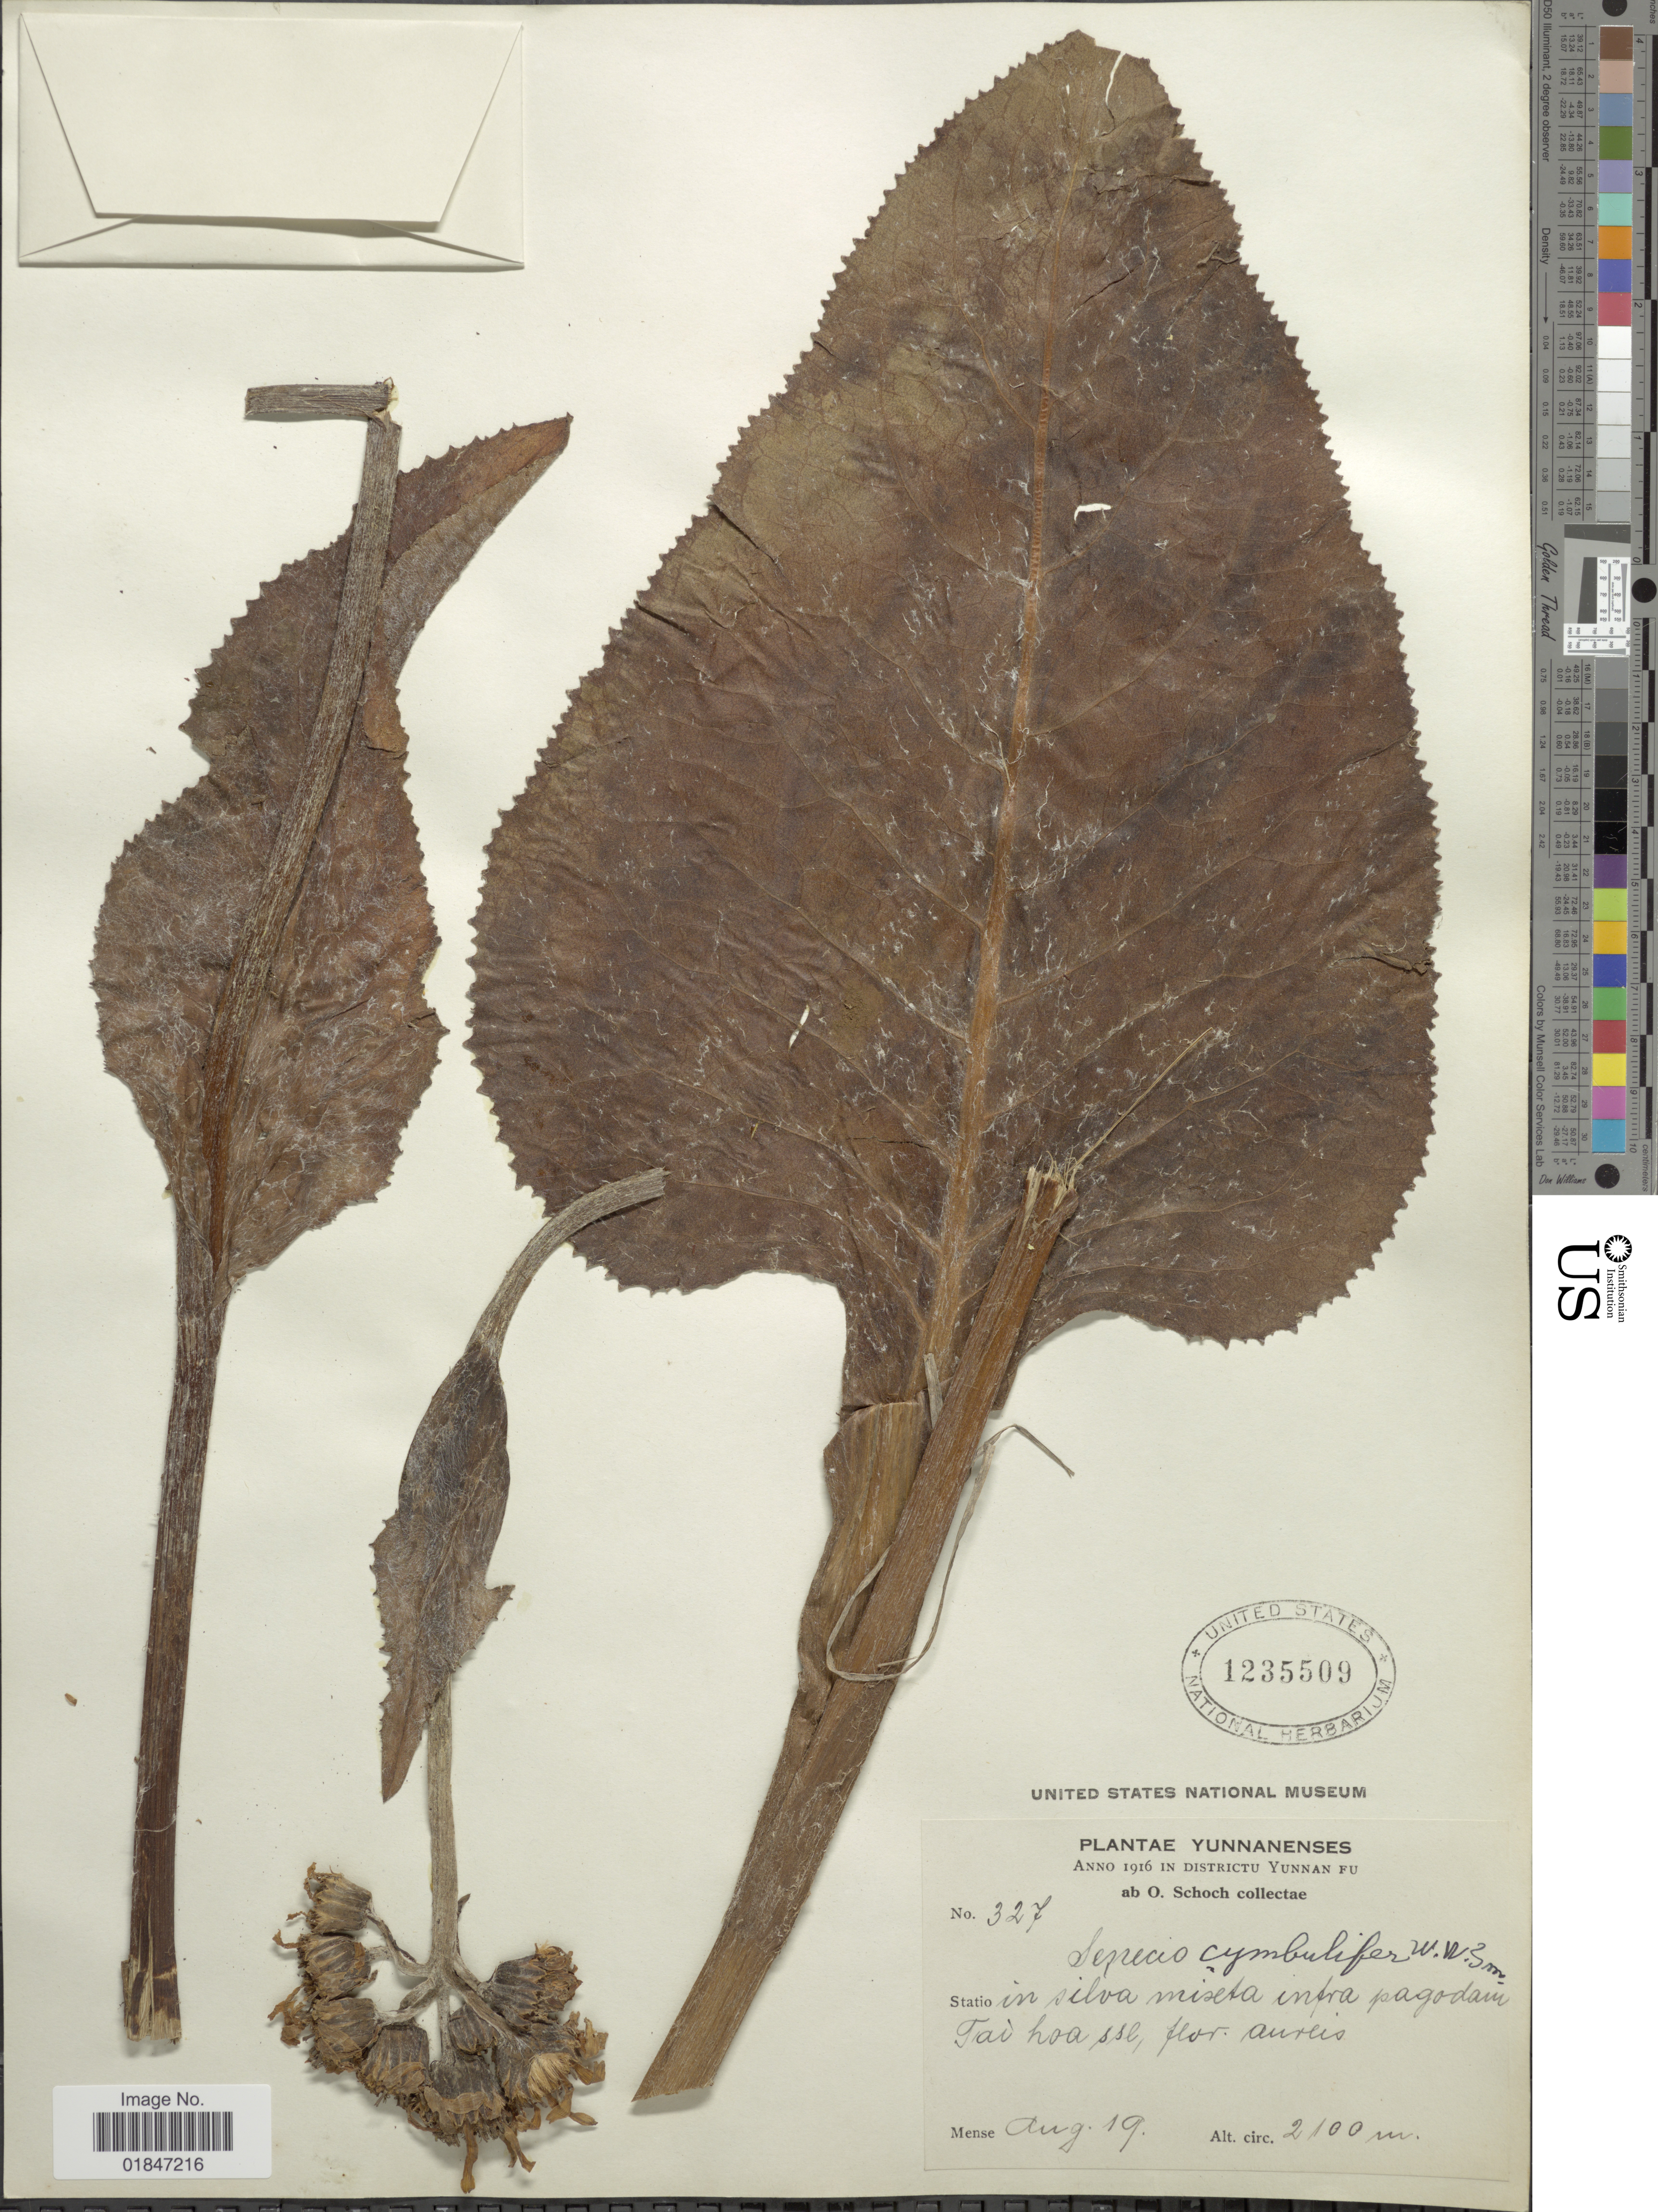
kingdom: Plantae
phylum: Tracheophyta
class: Magnoliopsida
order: Asterales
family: Asteraceae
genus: Ligularia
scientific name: Ligularia cymbulifera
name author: (W.W. Sm.) Hand.-Mazz.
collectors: O. Schoch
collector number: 327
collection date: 1916-08-19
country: China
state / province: Yunnan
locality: Yunnan Fu. In siliva miseta infra pagodam Tai hoa sse.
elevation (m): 2100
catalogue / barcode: US 1235509